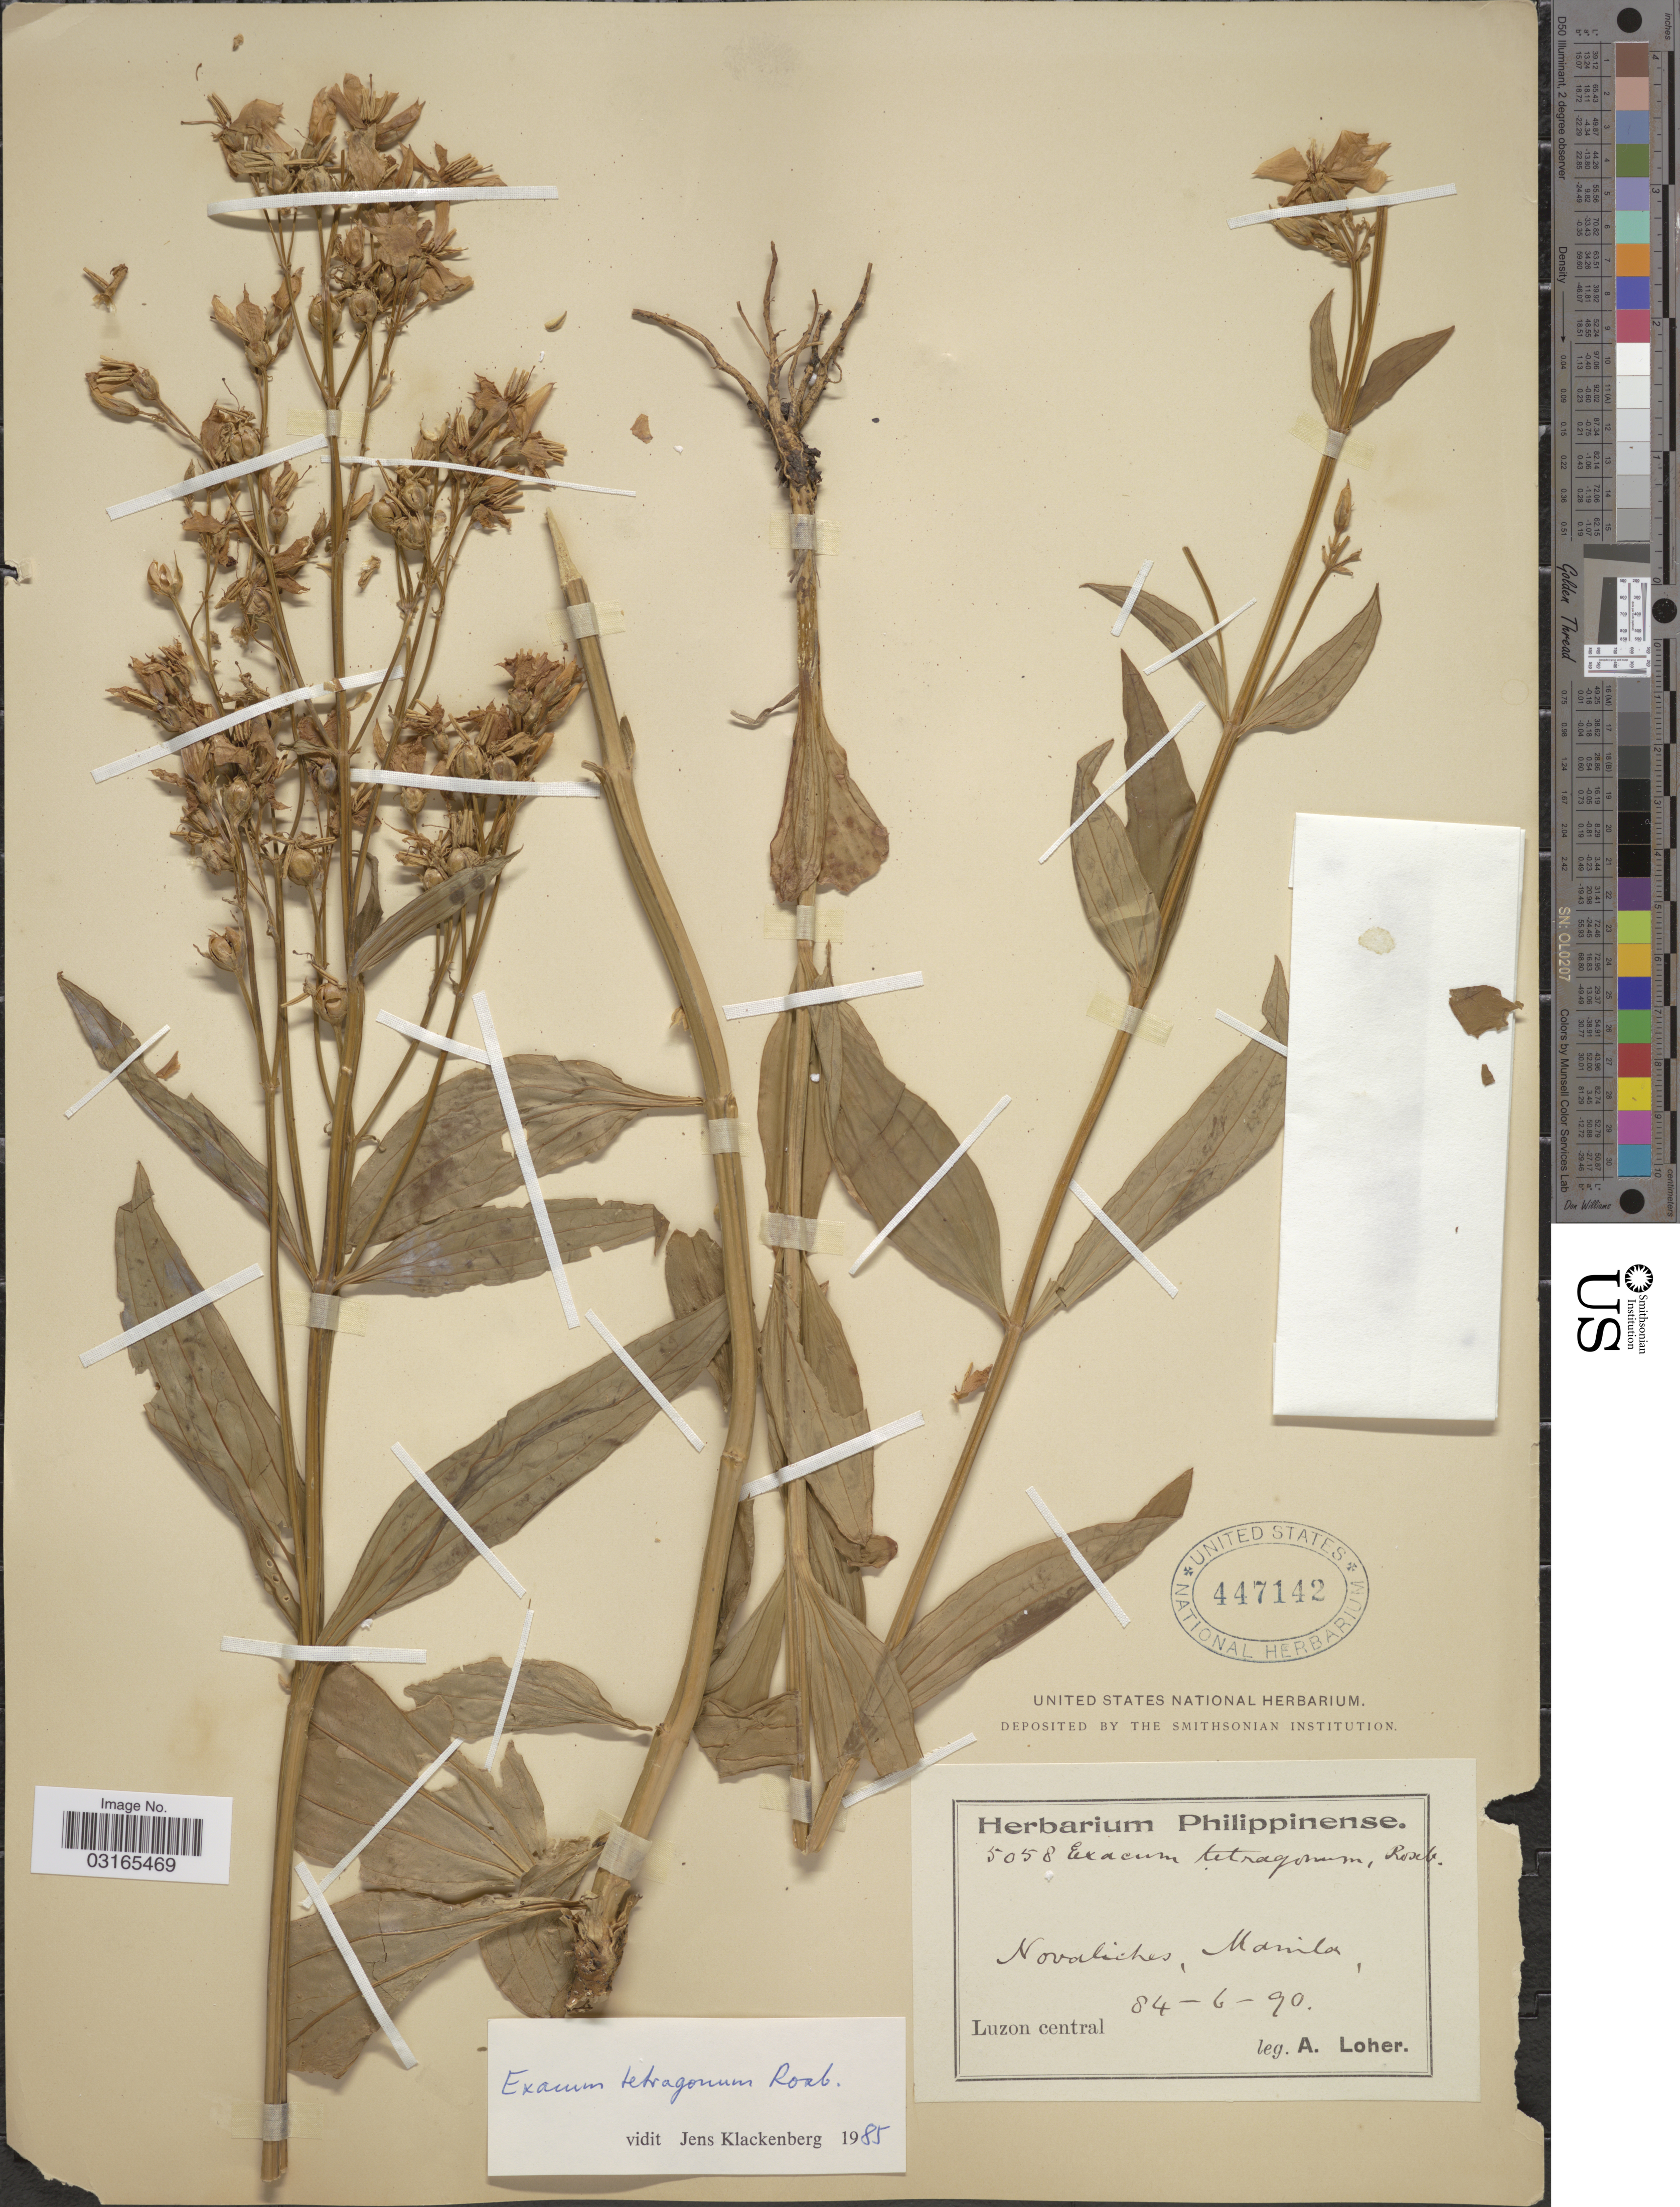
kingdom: Plantae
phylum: Tracheophyta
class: Magnoliopsida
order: Gentianales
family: Gentianaceae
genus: Exacum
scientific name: Exacum tetragonum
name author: Roxb.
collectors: A. Loher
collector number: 5058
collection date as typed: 84-6-90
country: Philippines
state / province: Central Luzon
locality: Novaliches, Manila. Luzon central.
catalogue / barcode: US 447142